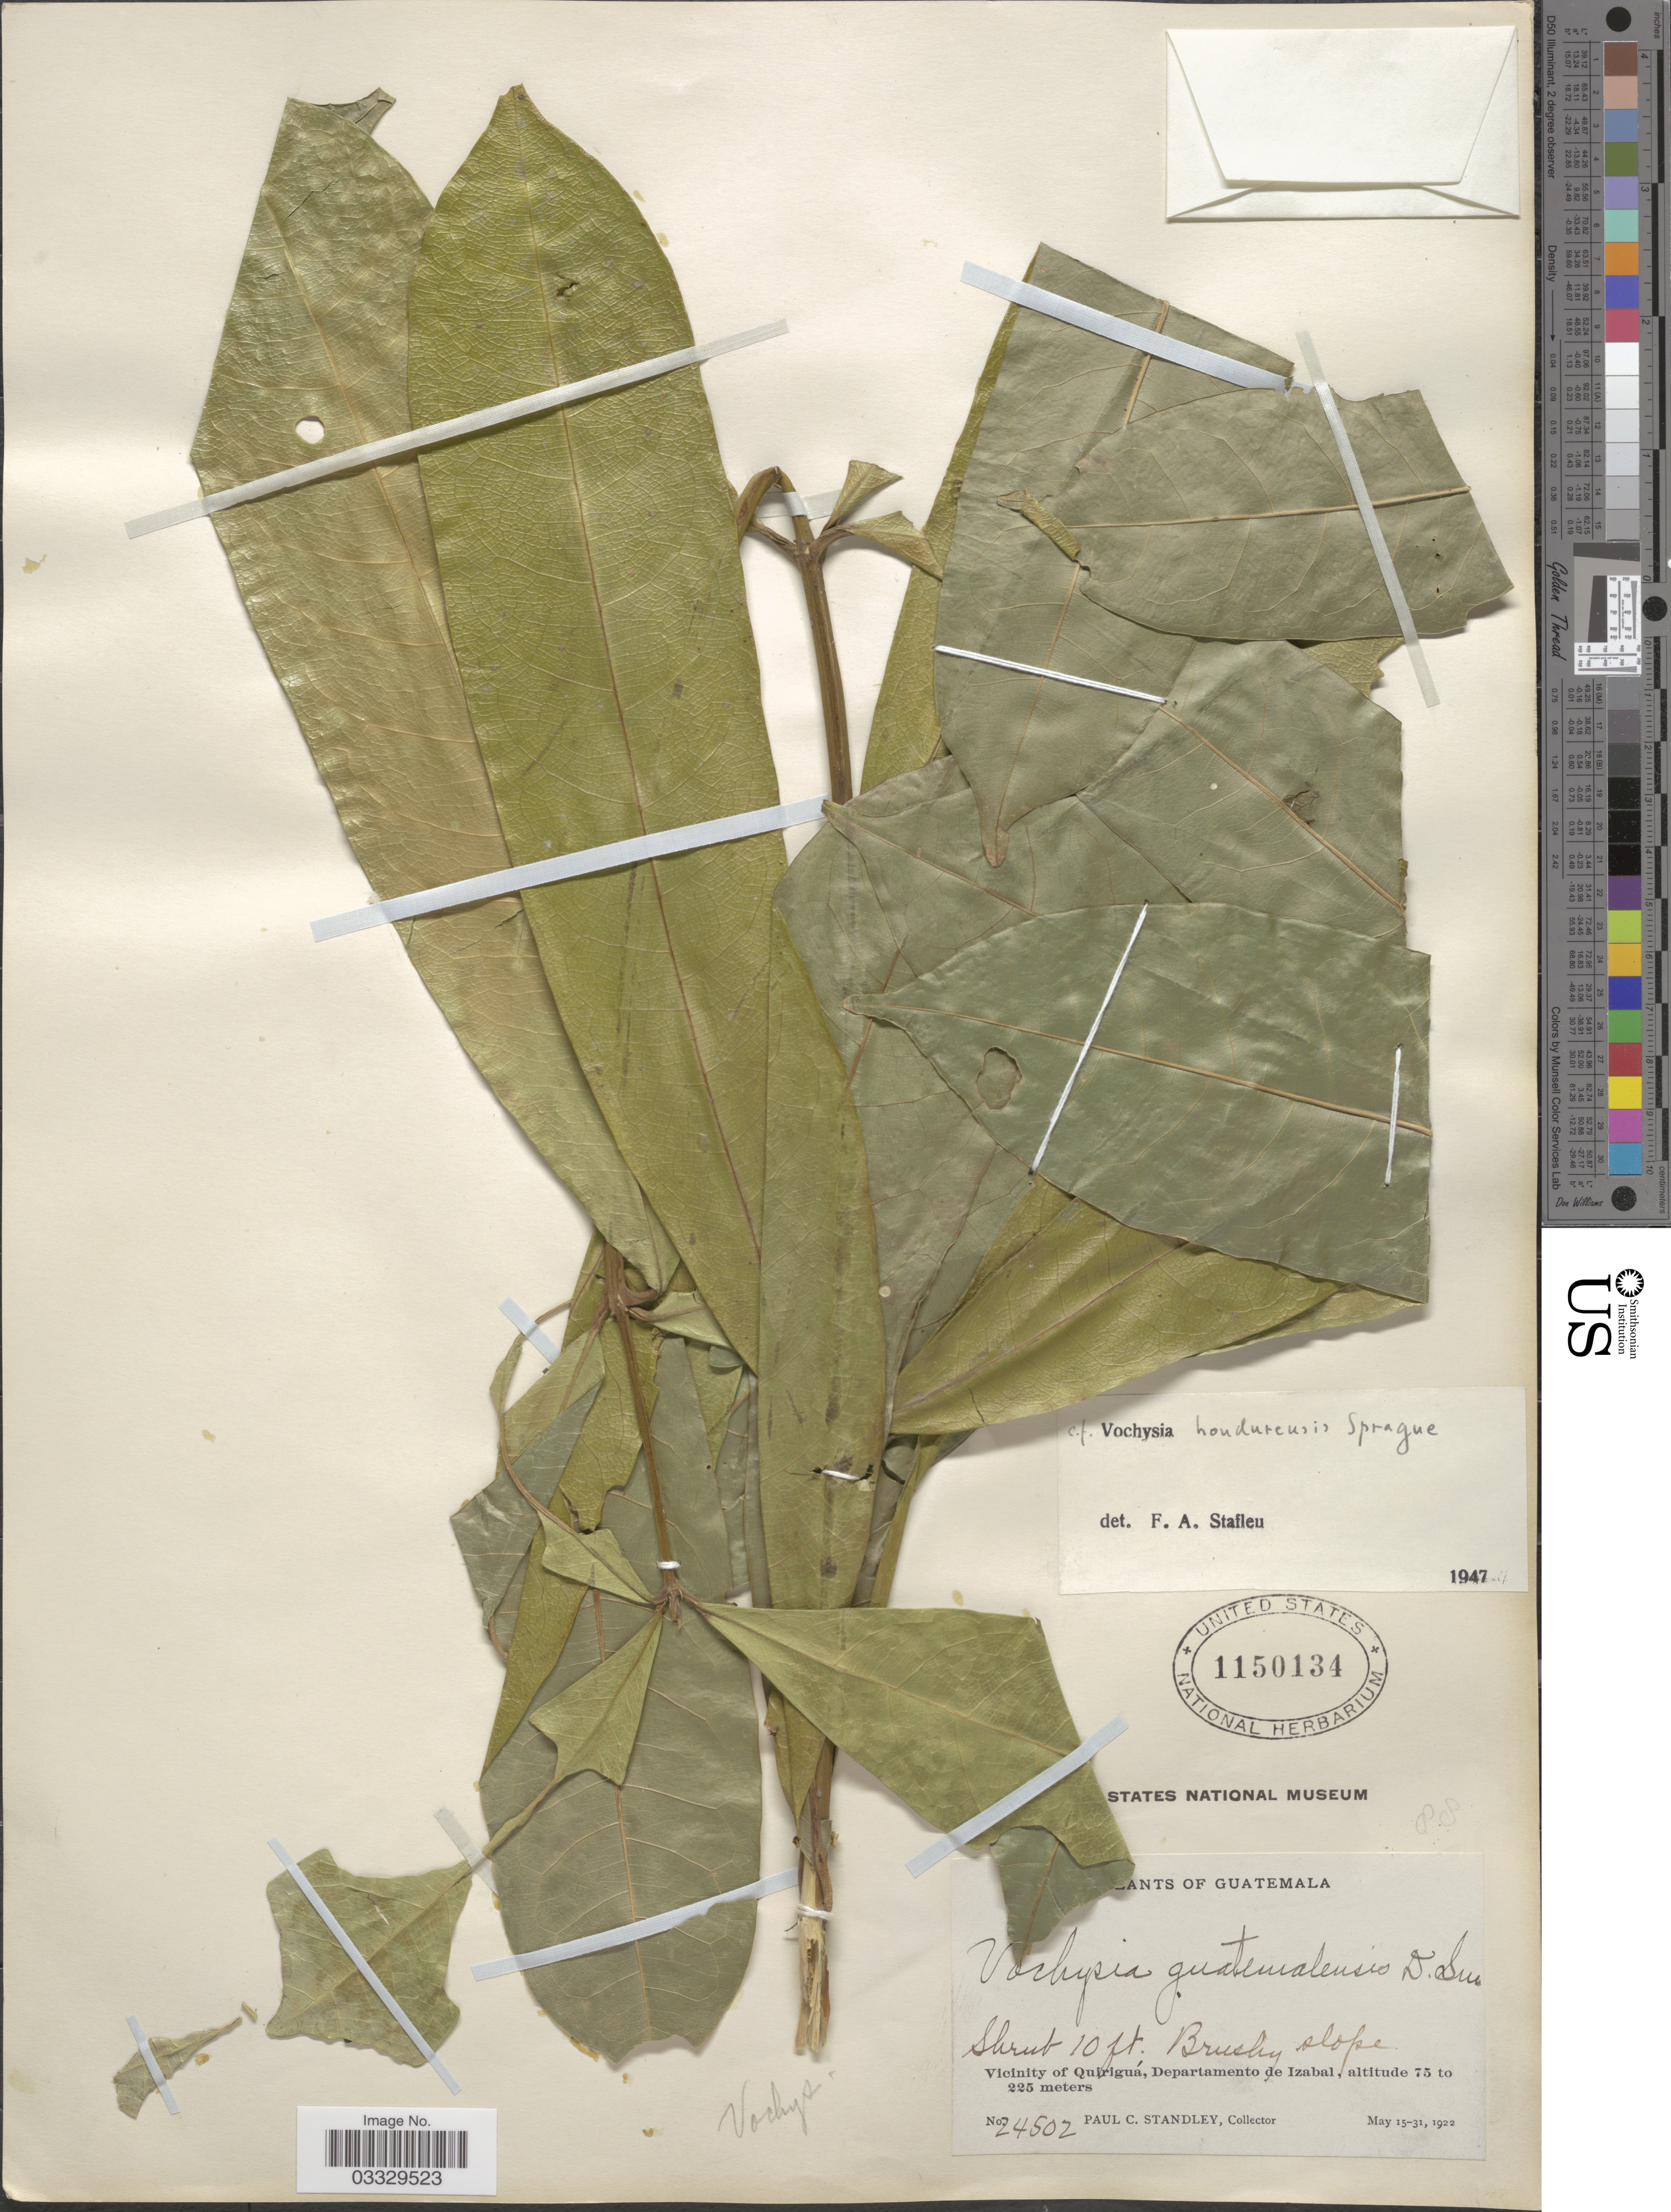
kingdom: Plantae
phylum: Tracheophyta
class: Magnoliopsida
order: Myrtales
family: Vochysiaceae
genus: Vochysia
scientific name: Vochysia hondurensis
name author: Sprague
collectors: P. C. Standley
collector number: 24502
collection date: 1922-05-15/1922-05-31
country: Guatemala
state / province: Izabal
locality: Vicinity of Quiriguá, Departamento de Izabal.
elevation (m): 75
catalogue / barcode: US 1150134